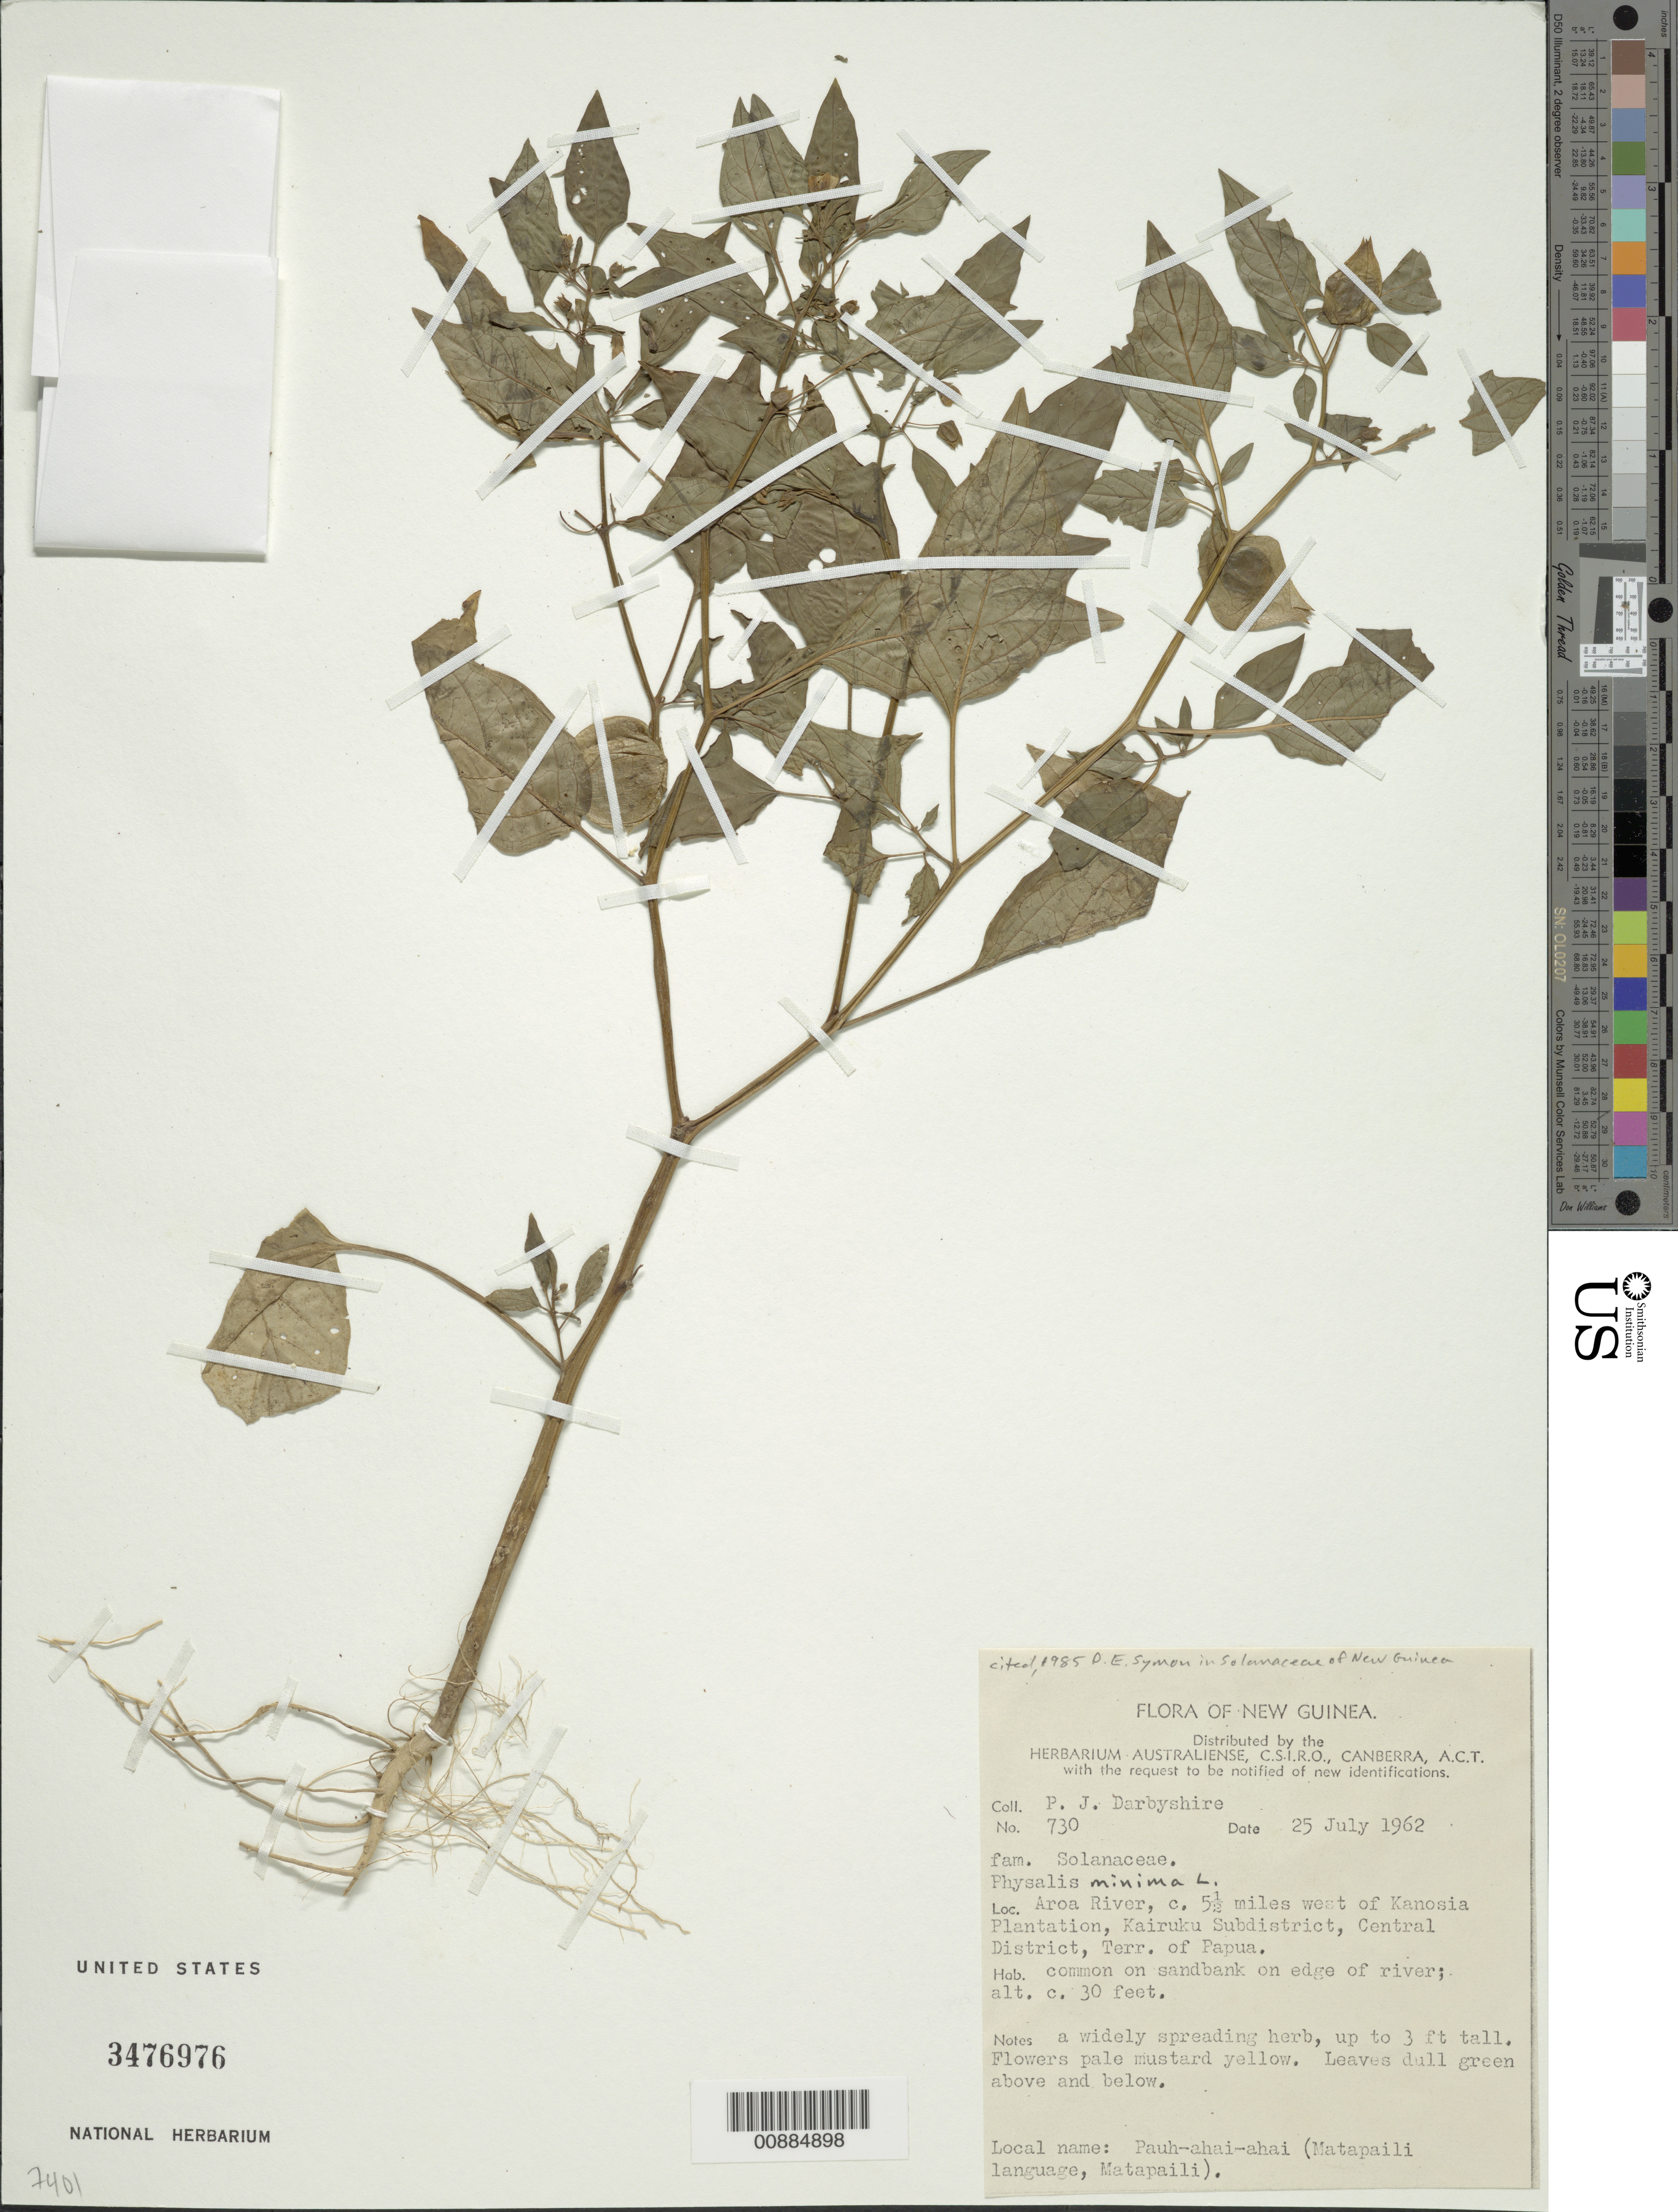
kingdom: Plantae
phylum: Tracheophyta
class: Magnoliopsida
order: Solanales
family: Solanaceae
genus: Physalis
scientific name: Physalis minima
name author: L.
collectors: P. Darbyshire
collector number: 730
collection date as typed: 25 Jul 1962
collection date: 1962-07-25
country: Papua New Guinea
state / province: Central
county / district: Kairuku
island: New Guinea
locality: Kairuku Subdistrict, 5.5 miles west of Kanosia Plantation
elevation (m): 9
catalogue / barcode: US 3476976